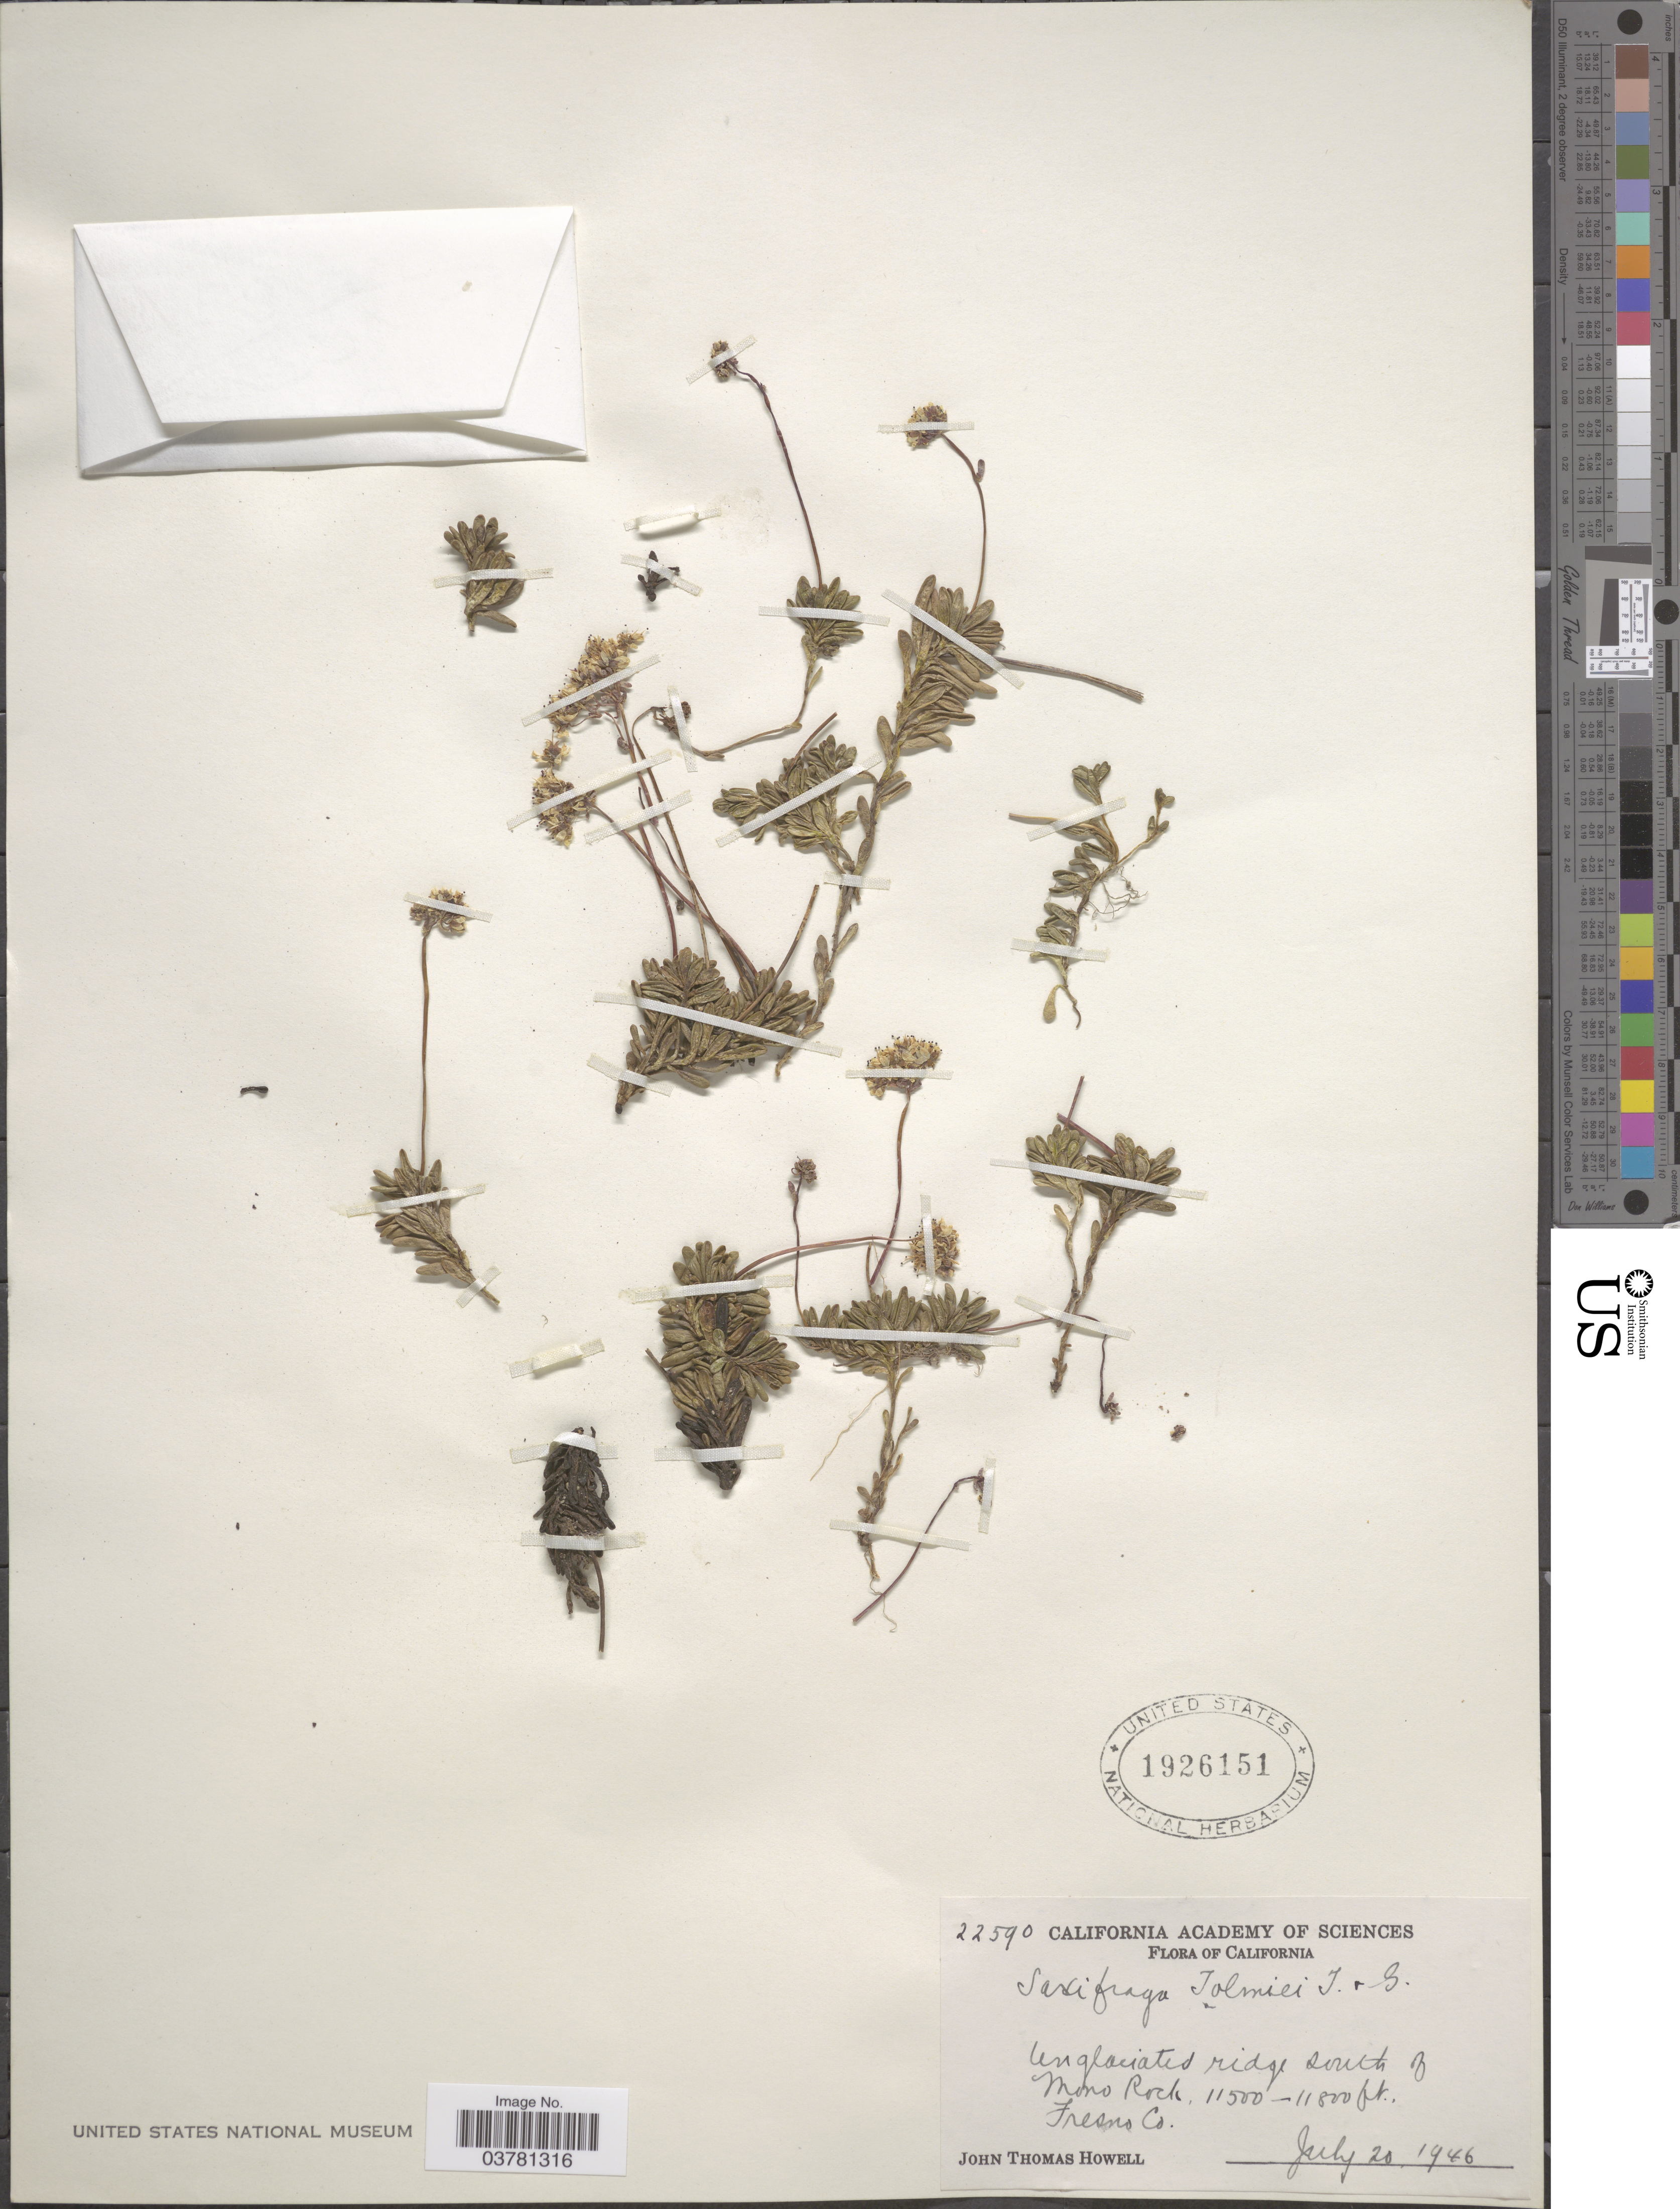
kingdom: Plantae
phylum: Tracheophyta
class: Magnoliopsida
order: Saxifragales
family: Saxifragaceae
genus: Micranthes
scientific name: Micranthes tolmiei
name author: (Torr. & A. Gray) Brouillet & Gornall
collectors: J. T. Howell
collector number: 22590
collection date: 1946-07-20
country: United States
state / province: California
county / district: Fresno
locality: Unglaciated ridge south of Mono Rock. Fresno Co.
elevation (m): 3505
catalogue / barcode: US 1926151